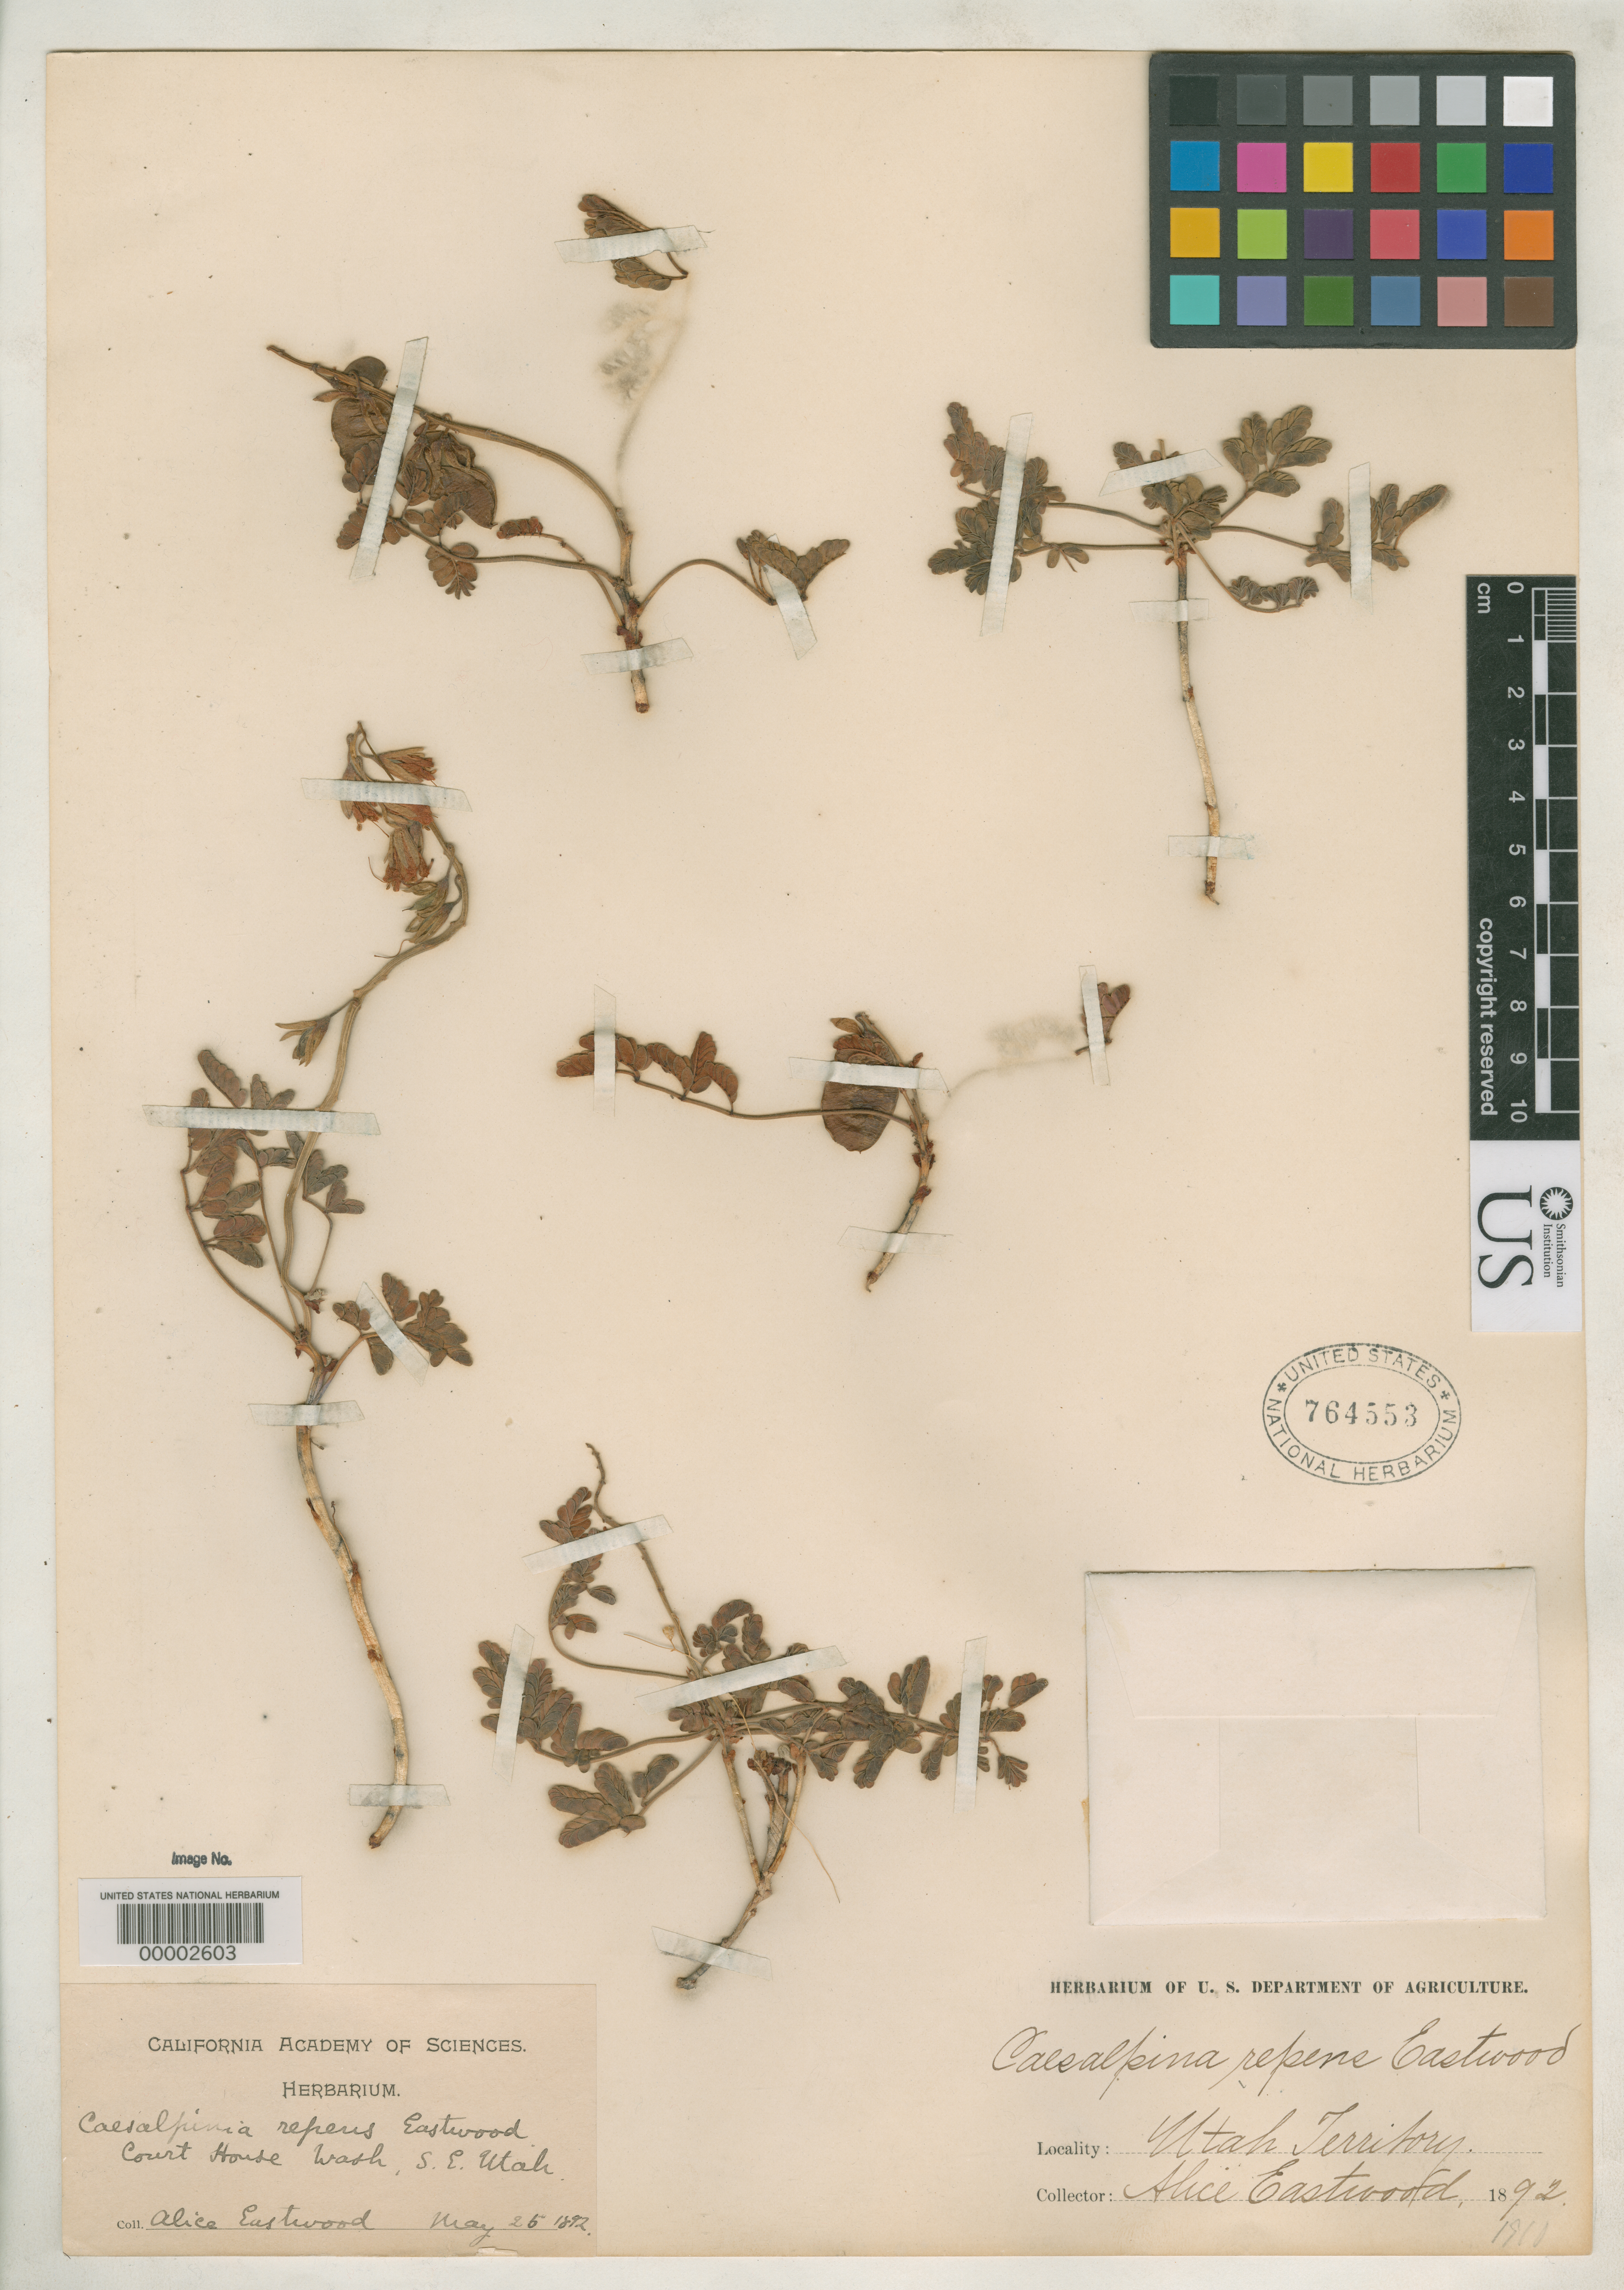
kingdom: Plantae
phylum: Tracheophyta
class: Magnoliopsida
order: Fabales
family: Fabaceae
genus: Caesalpinia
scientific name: Caesalpinia repens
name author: Eastw.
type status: Isotype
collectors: A. Eastwood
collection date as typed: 26 May 1892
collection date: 1892-05-26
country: United States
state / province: Utah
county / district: Grand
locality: Moab, Court House Wash.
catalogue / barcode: US 764553